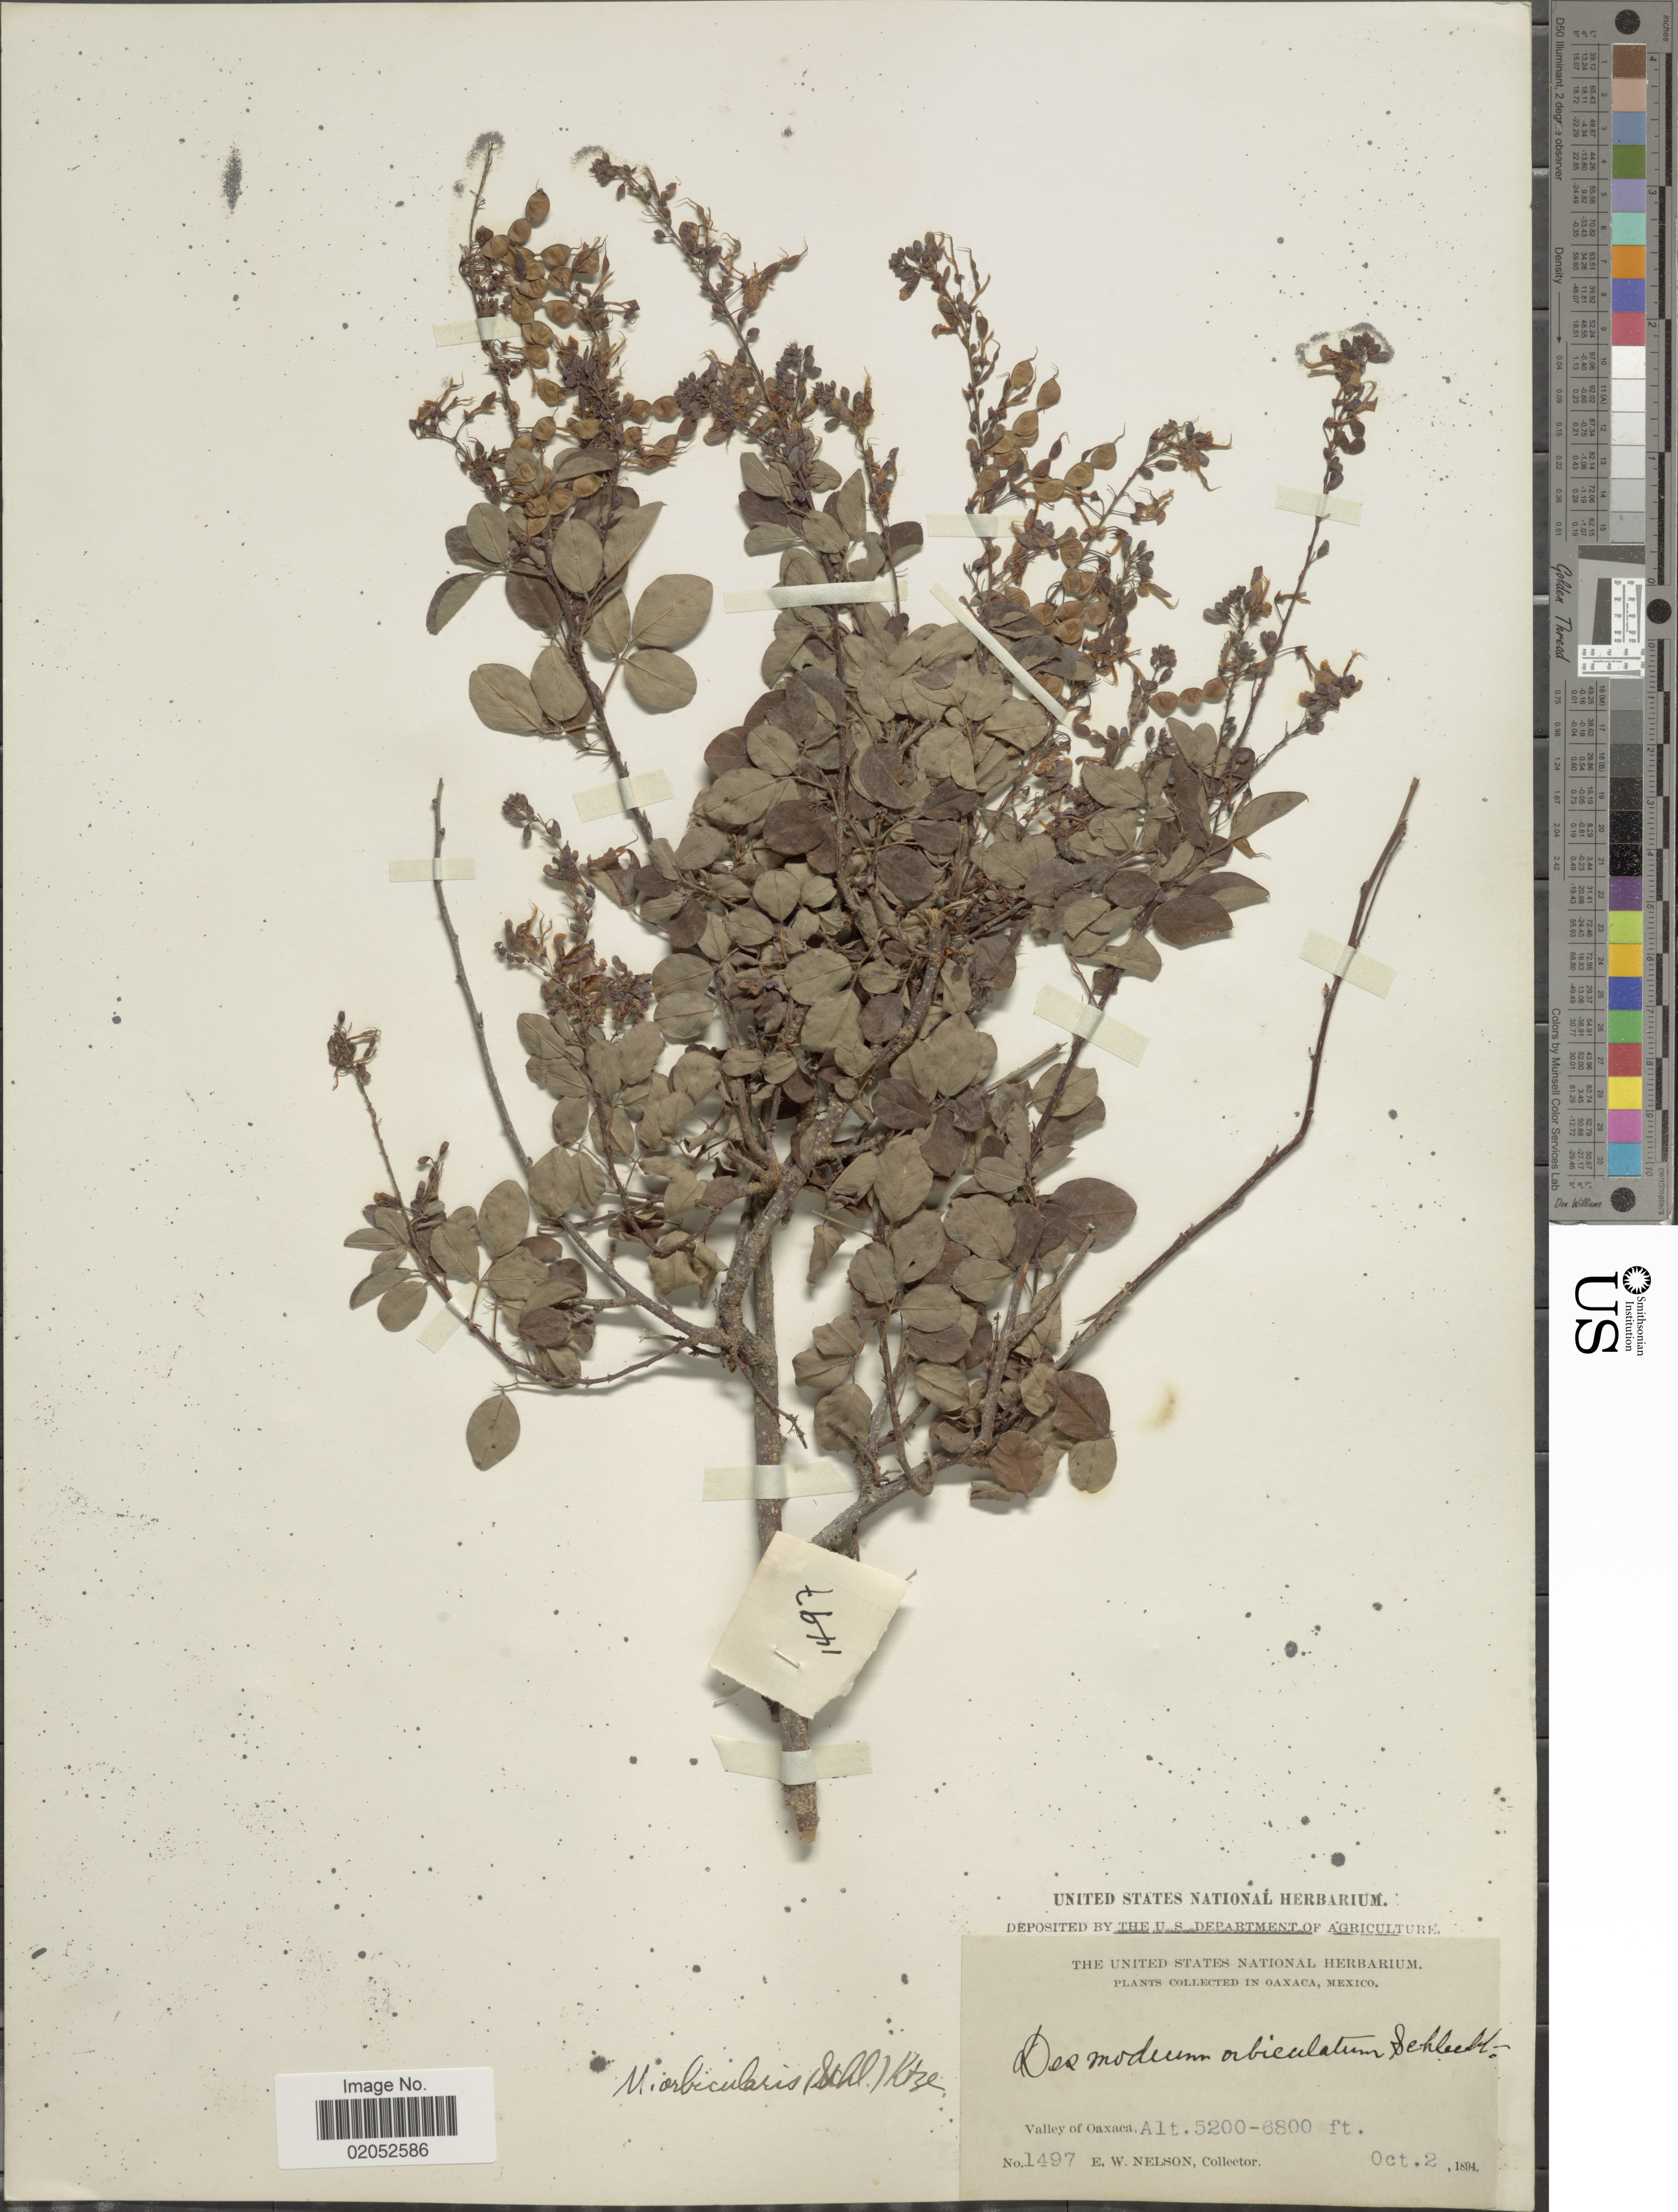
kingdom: Plantae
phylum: Tracheophyta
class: Magnoliopsida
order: Fabales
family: Fabaceae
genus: Desmodium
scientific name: Desmodium orbiculare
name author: Schltdl.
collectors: E. W. Nelson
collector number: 1497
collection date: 1894-10-02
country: Mexico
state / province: Oaxaca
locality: Valley of Oaxaca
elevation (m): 1585